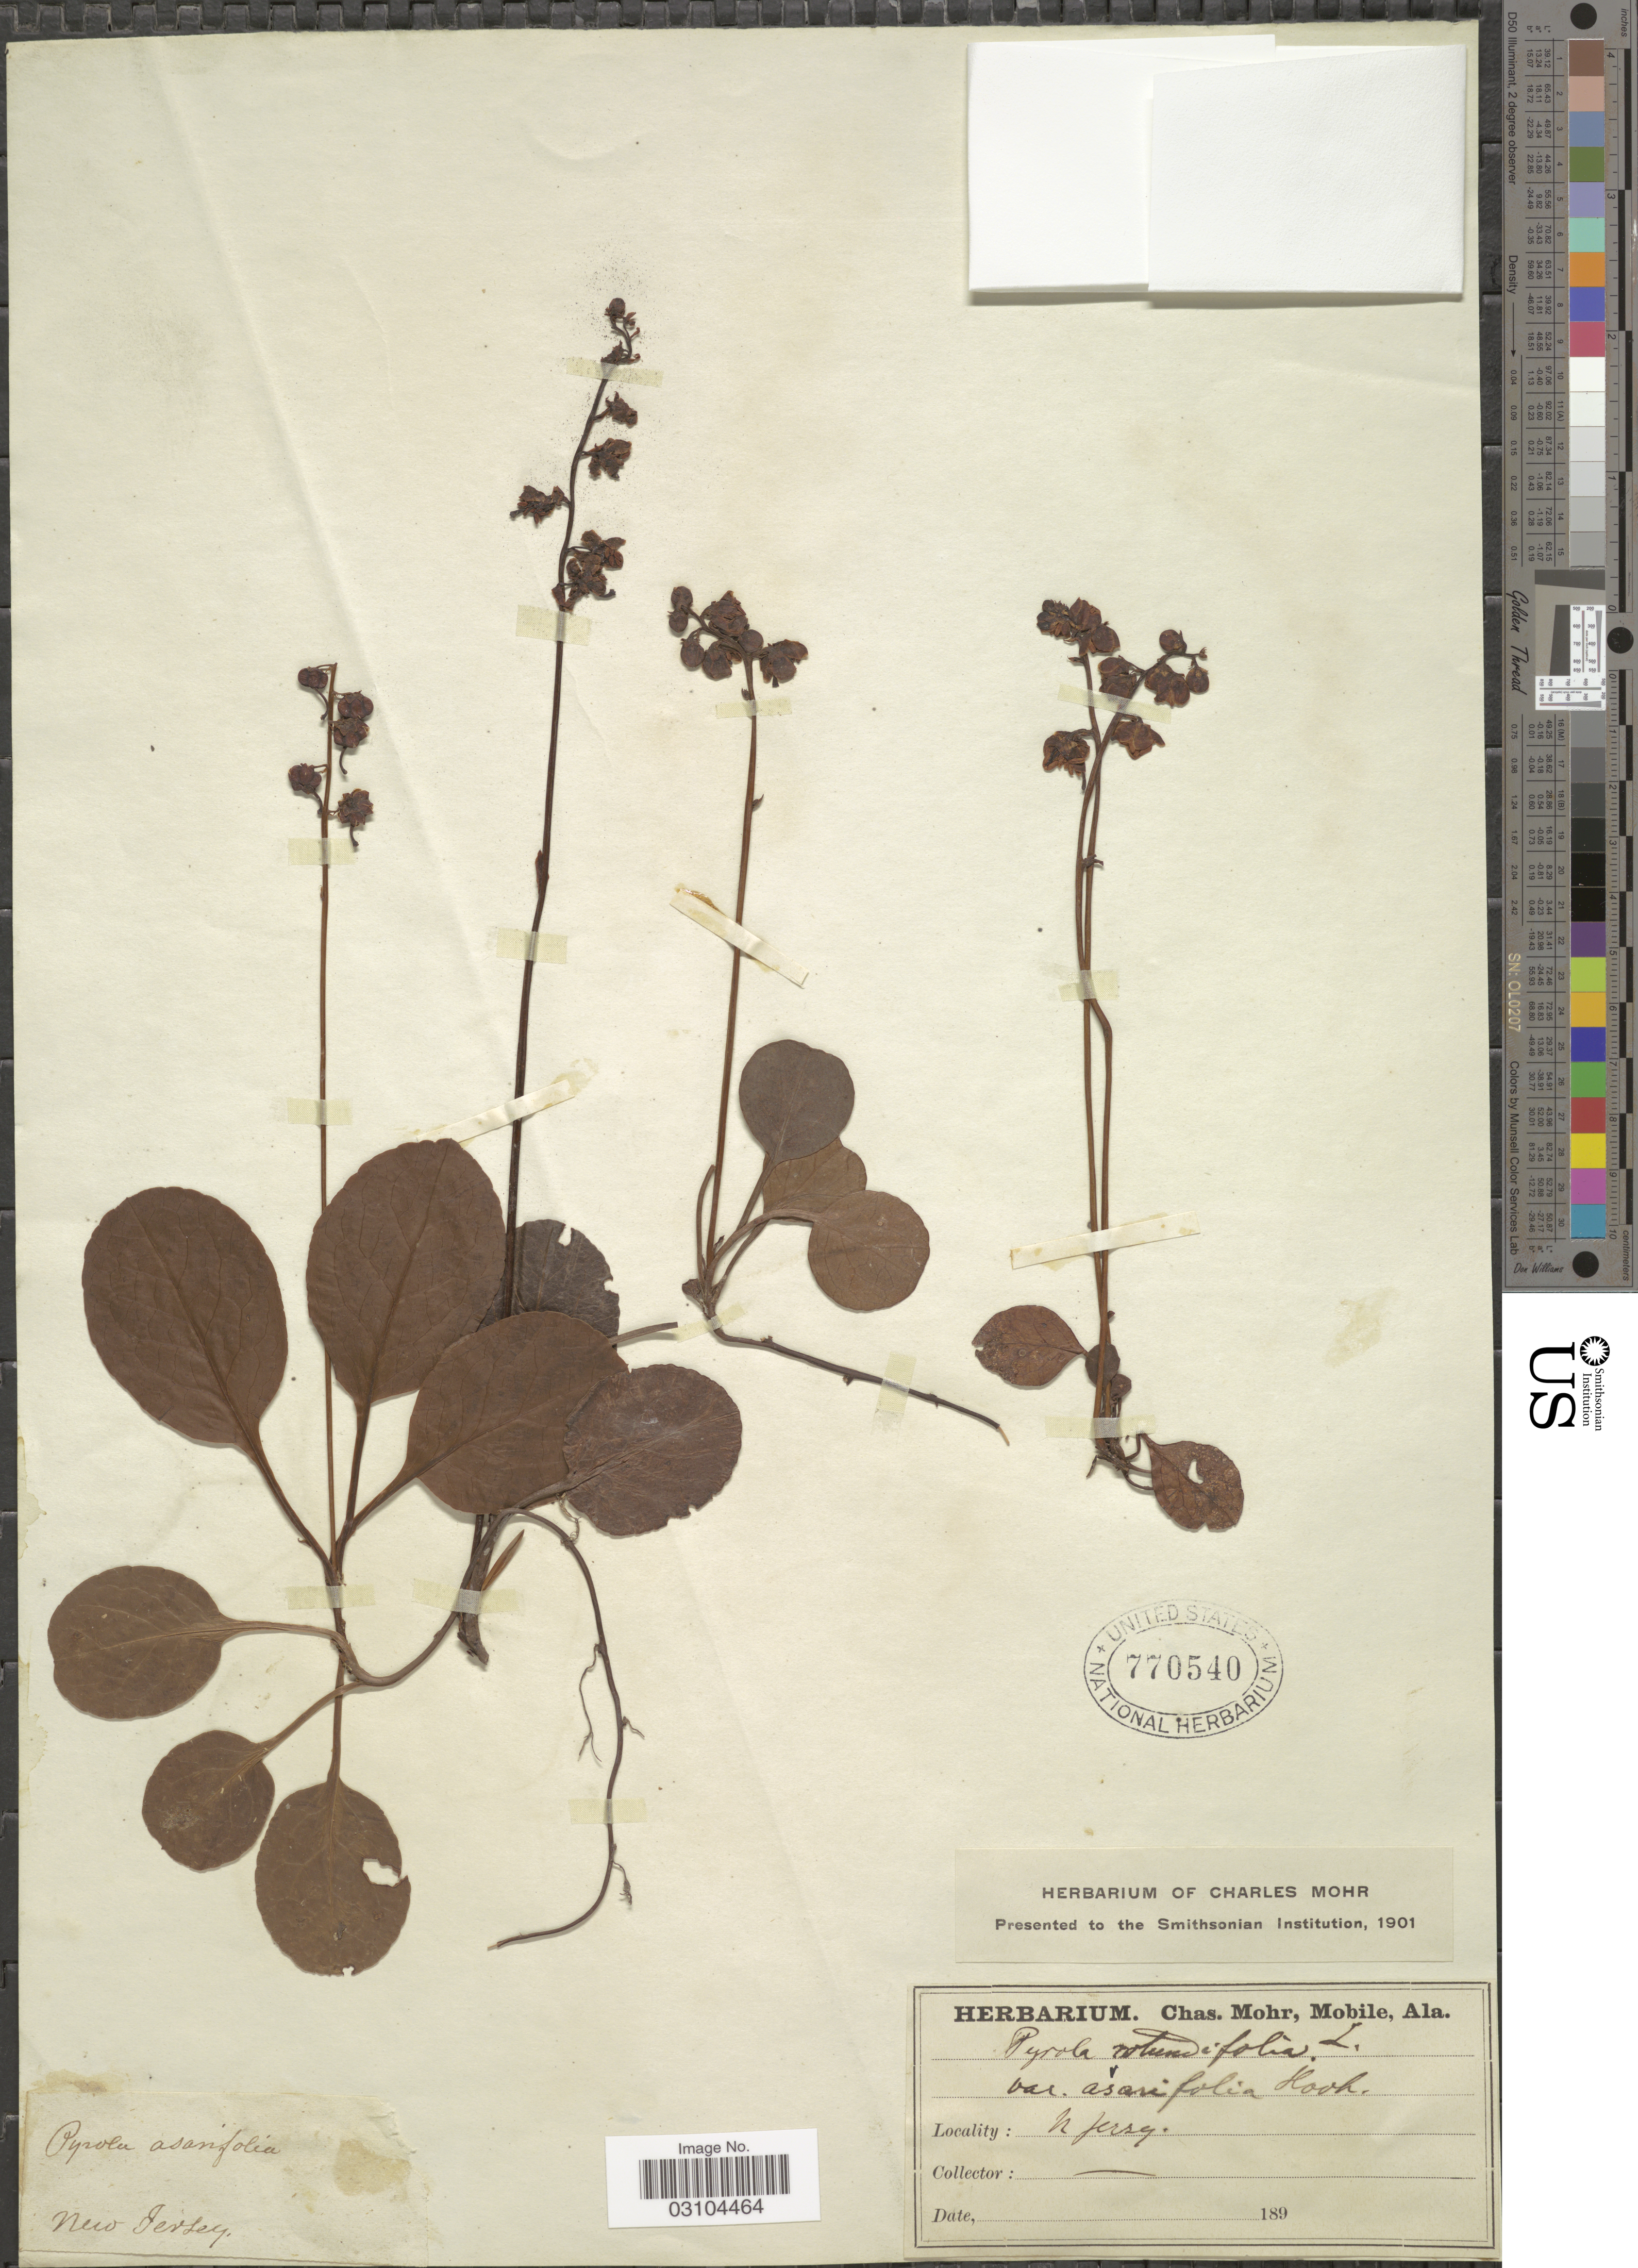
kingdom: Plantae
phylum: Tracheophyta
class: Magnoliopsida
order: Ericales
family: Ericaceae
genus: Pyrola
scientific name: Pyrola rotundifolia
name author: L.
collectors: ex herb. Charles Mohr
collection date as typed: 189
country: United States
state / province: New Jersey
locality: N. Jersey.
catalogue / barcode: US 770540